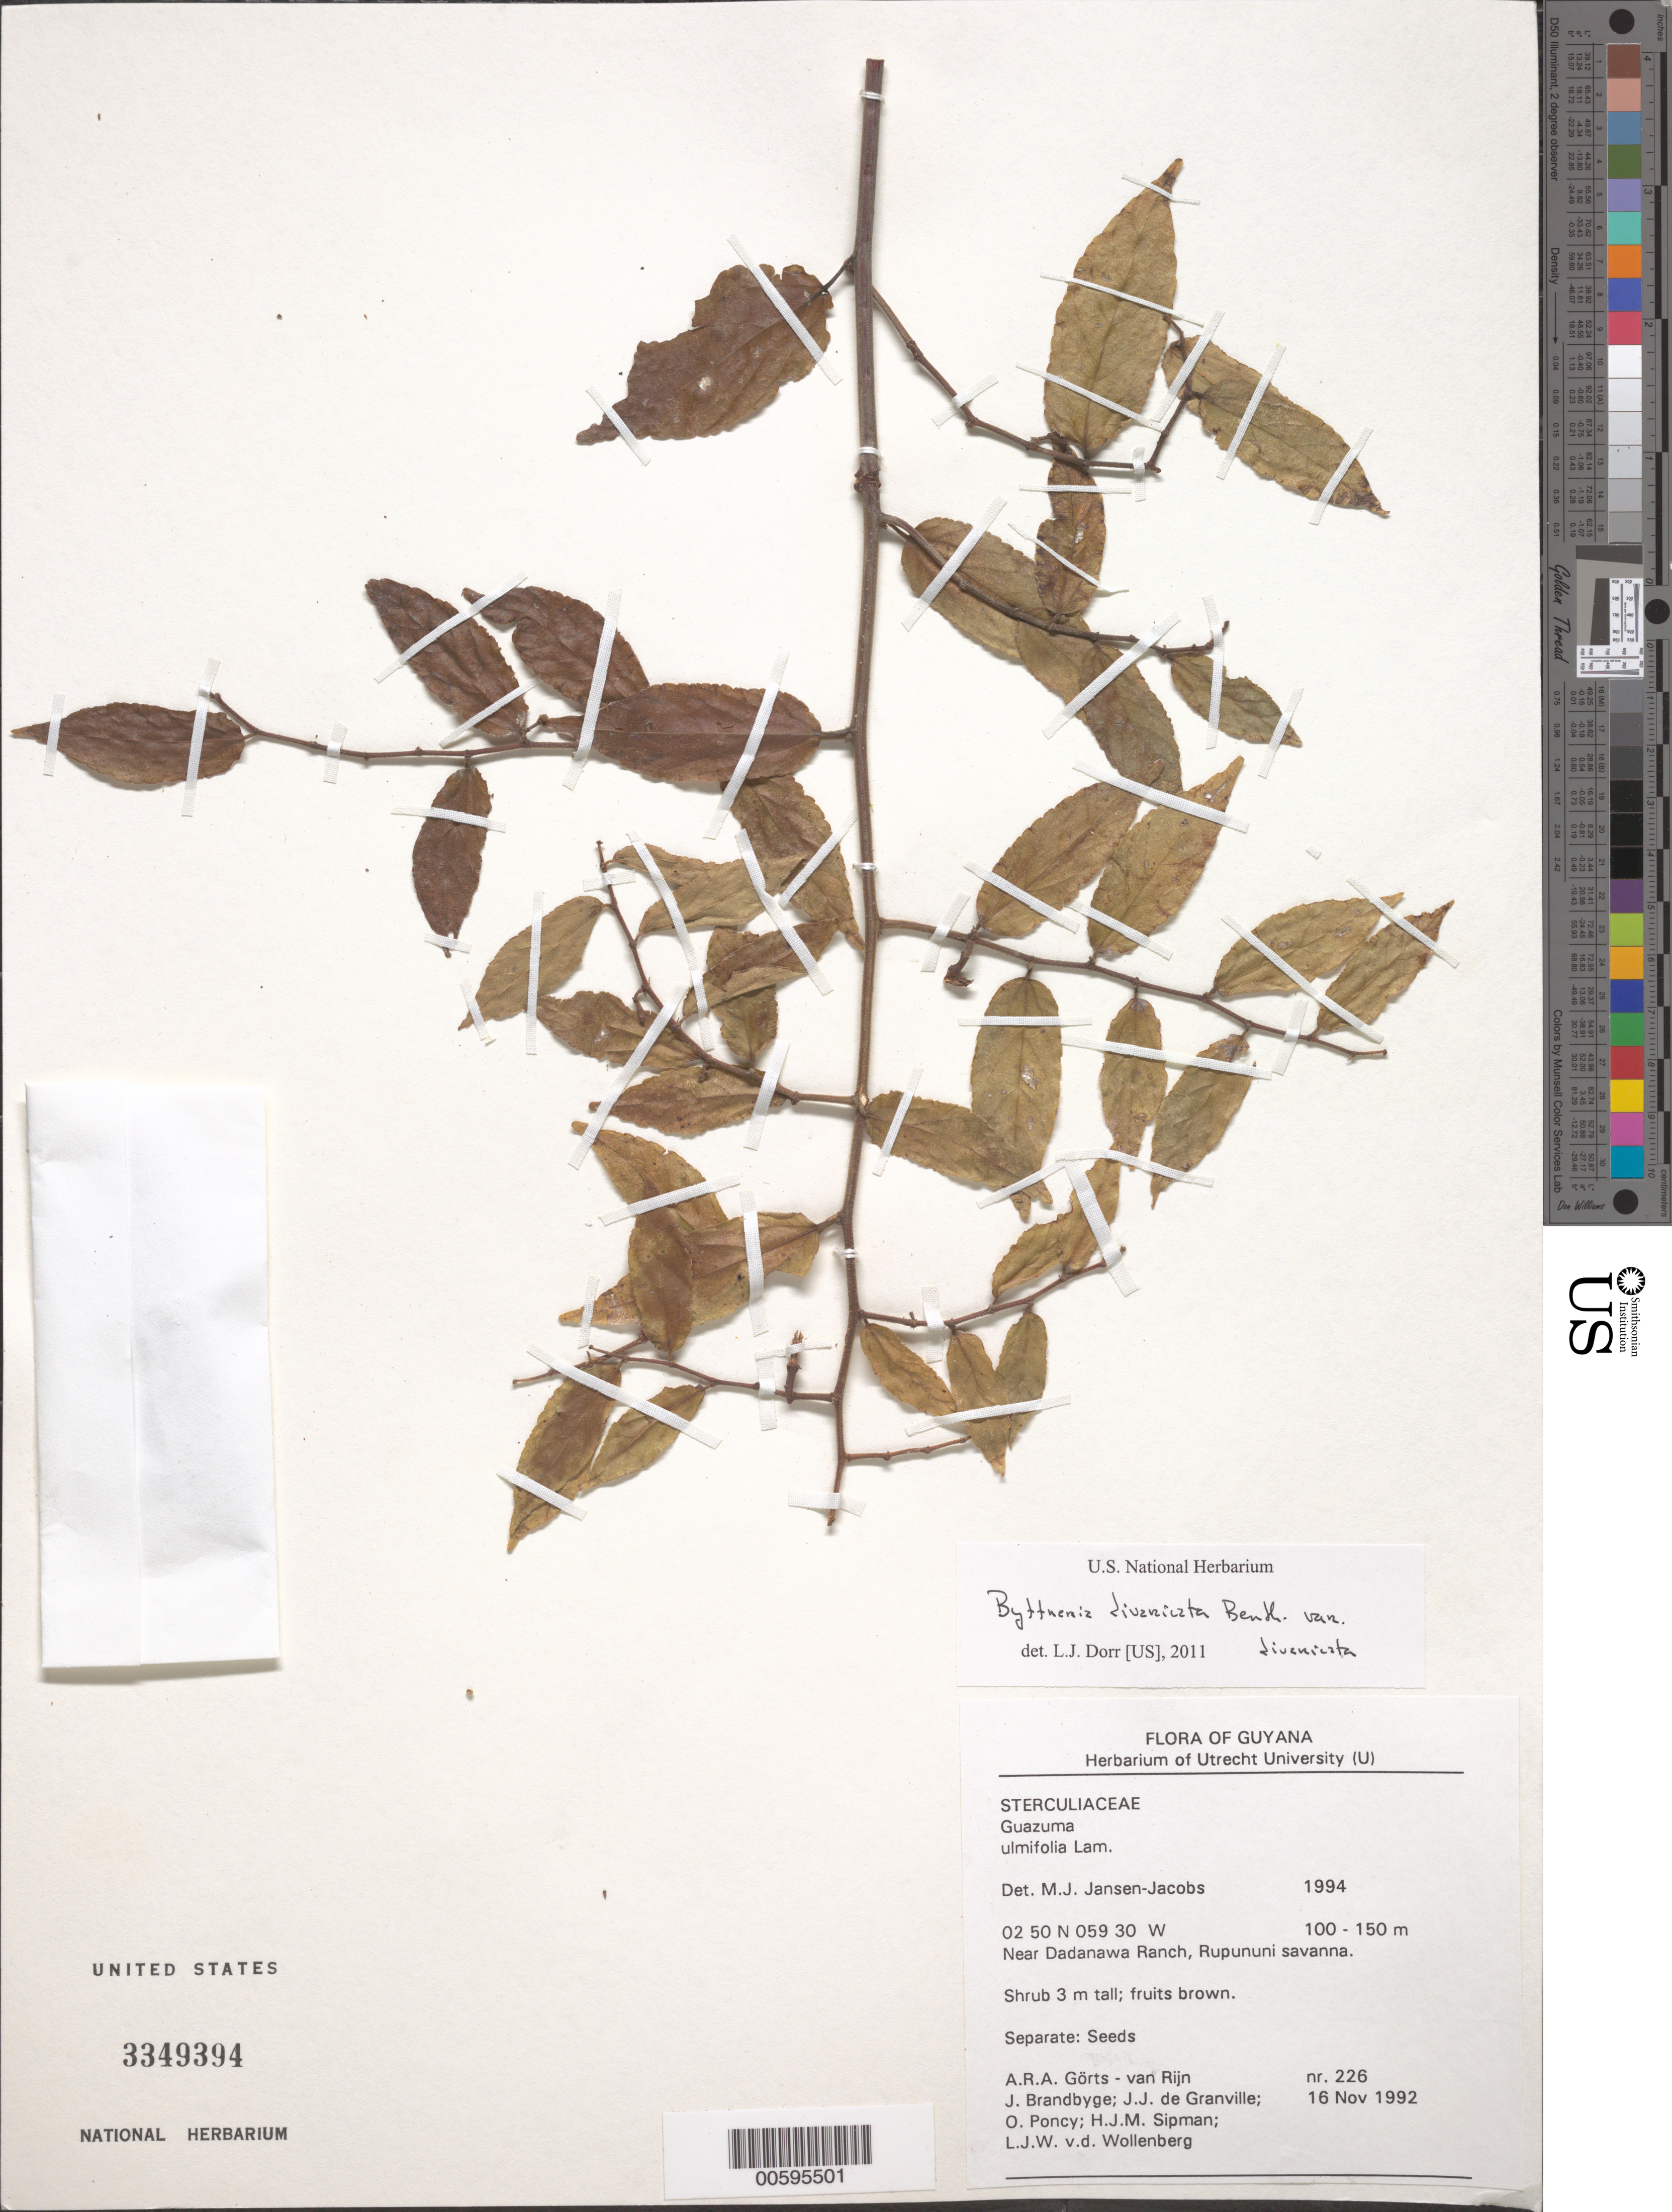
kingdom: Plantae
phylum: Tracheophyta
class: Magnoliopsida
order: Malvales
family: Malvaceae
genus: Guazuma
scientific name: Guazuma ulmifolia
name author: Lam.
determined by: Jansen-Jacobs, M. J., (U), Nationaal Herbarium Nederland, Utrecht University branch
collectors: A. .R. A. Görts-van Rijn, J. Brandbyge, J.-J. de Granville, O. Poncy & H. J. M. Sipman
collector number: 226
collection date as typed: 16 Nov 1992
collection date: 1992-11-16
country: Guyana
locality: Near Dadanawa Ranch, Rupununi savanna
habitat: savanna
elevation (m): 100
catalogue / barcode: US 3349394